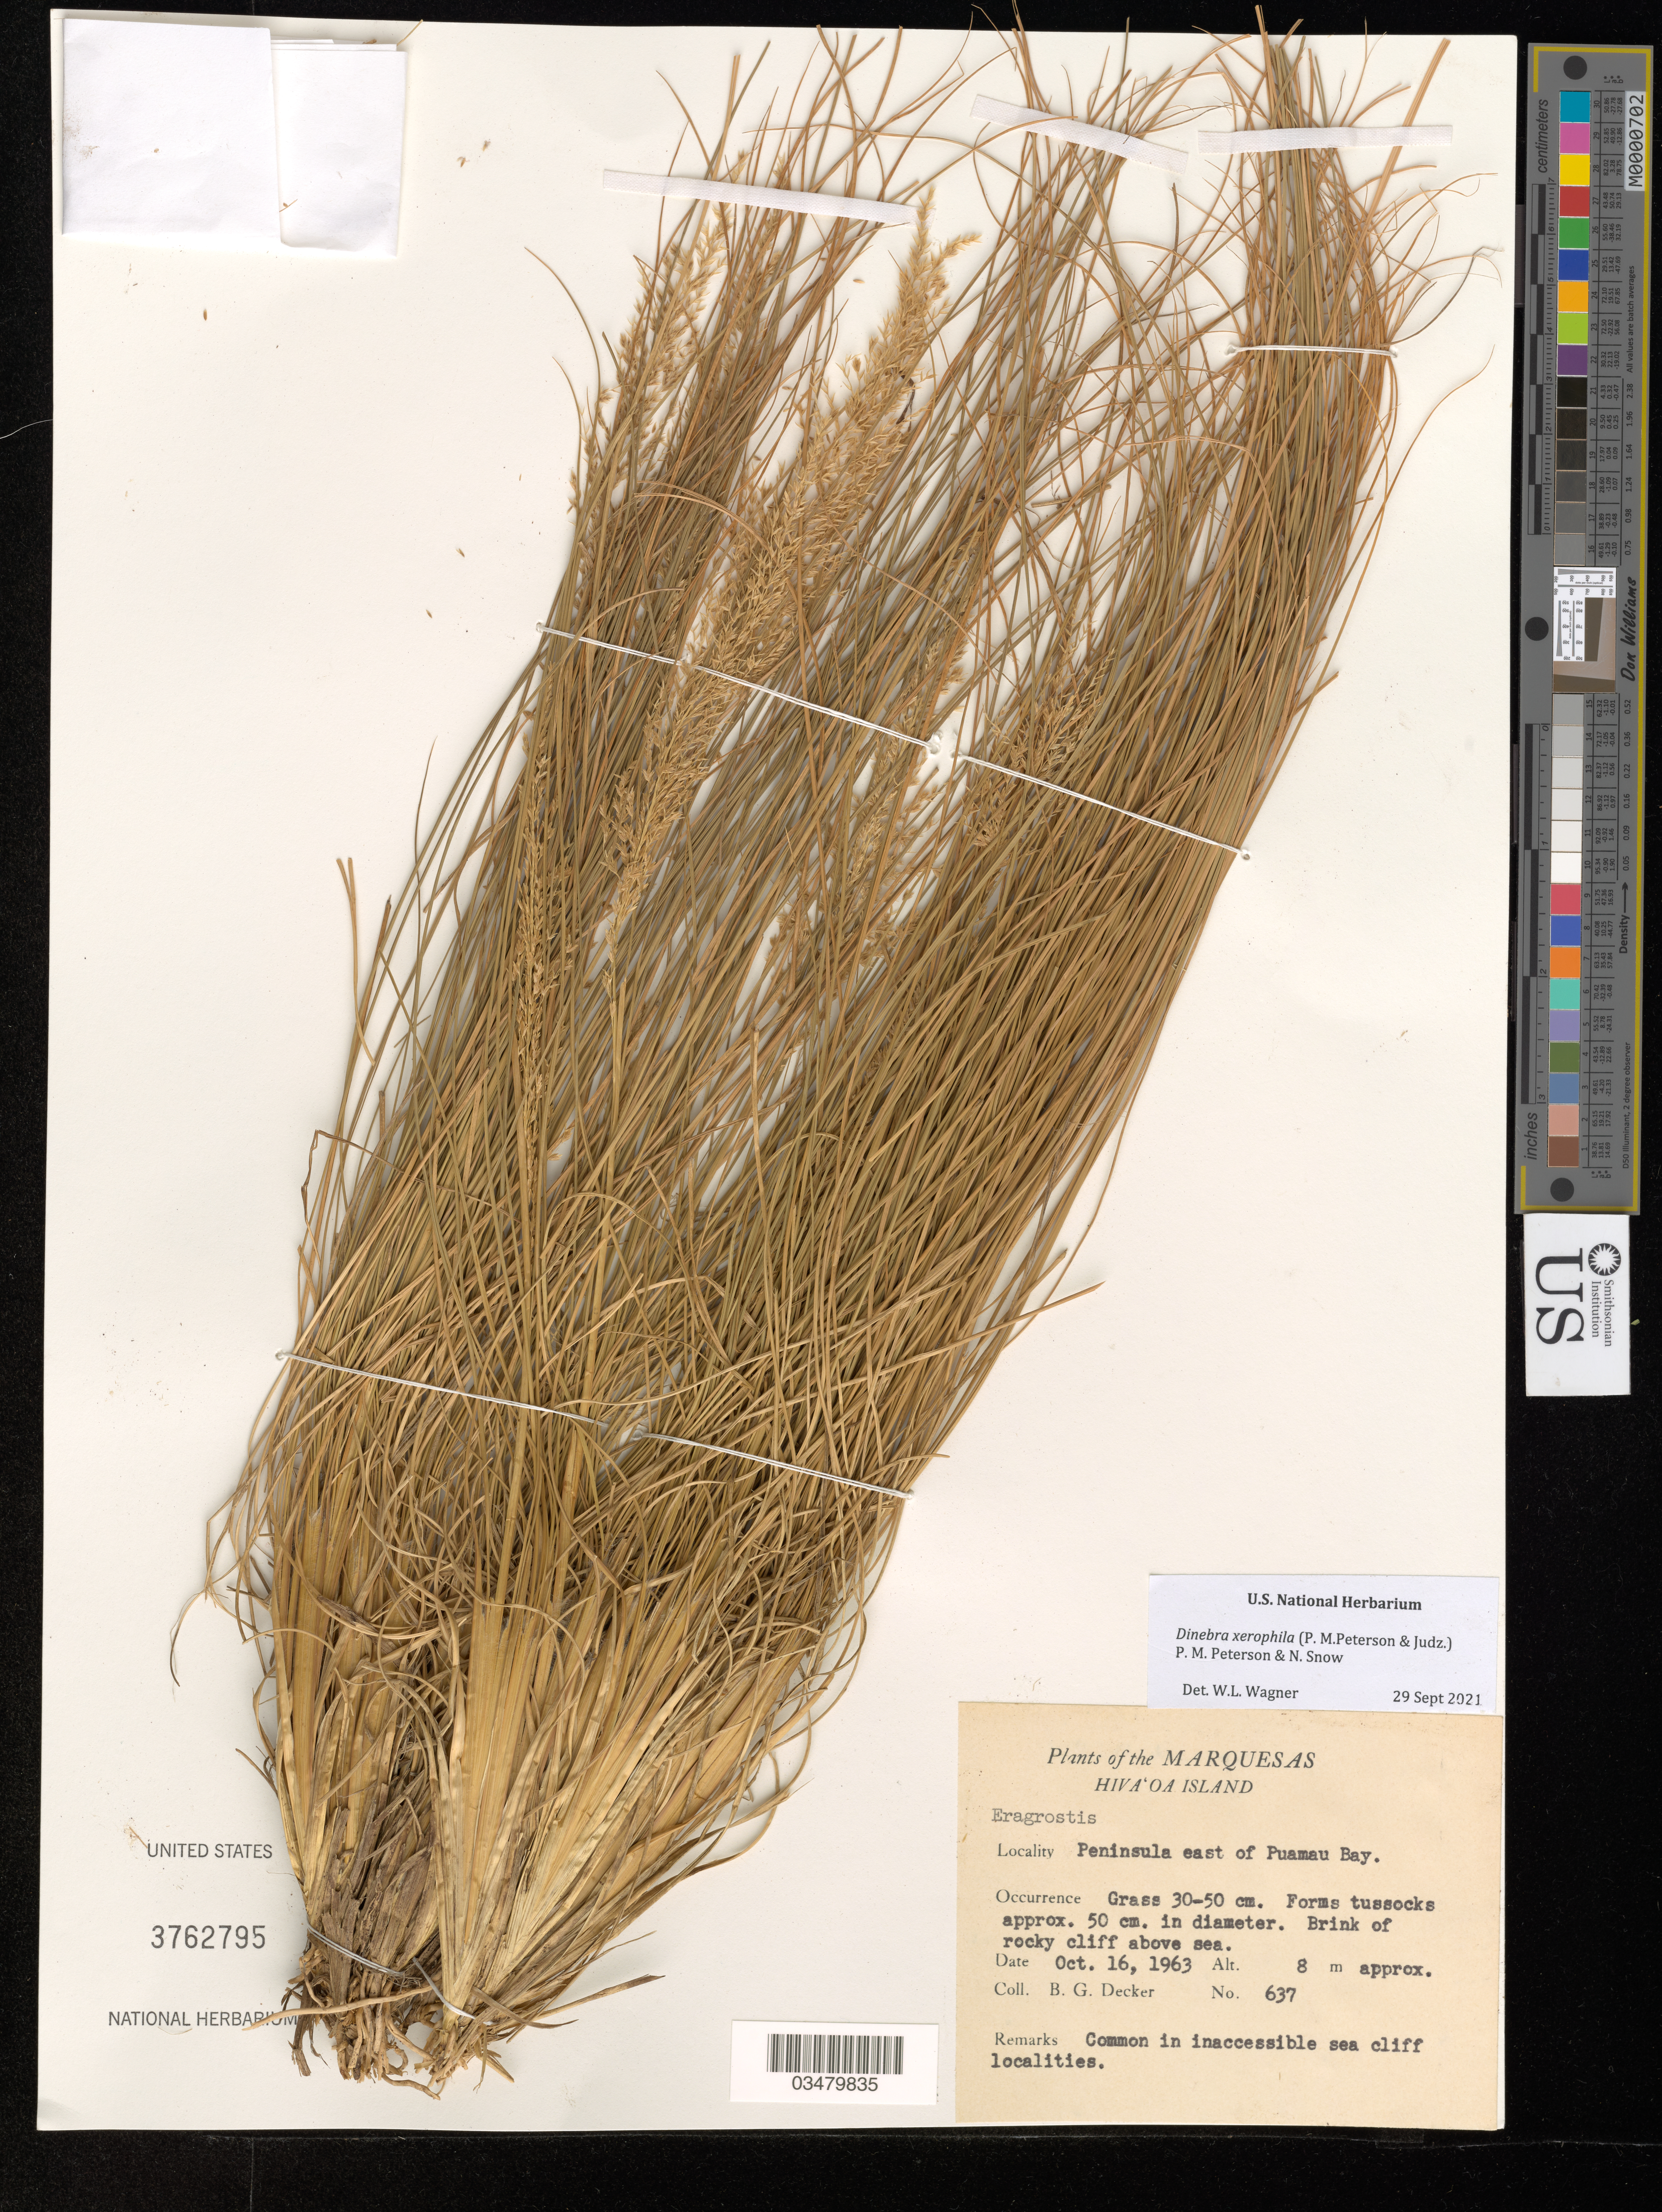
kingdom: Plantae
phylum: Tracheophyta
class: Liliopsida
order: Poales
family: Poaceae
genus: Dinebra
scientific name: Dinebra xerophila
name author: (P.M. Peterson & Judz.) P.M. Peterson & N. Snow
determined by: Wagner, W. L., (BOT), Smithsonian Institution - National Museum of Natural History (UNITED STATES)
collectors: B. G. Decker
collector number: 637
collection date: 1963-10-16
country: French Polynesia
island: Hiva Oa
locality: peninsula E of Puamau Bay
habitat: Rocky cliff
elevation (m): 8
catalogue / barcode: US 3762795